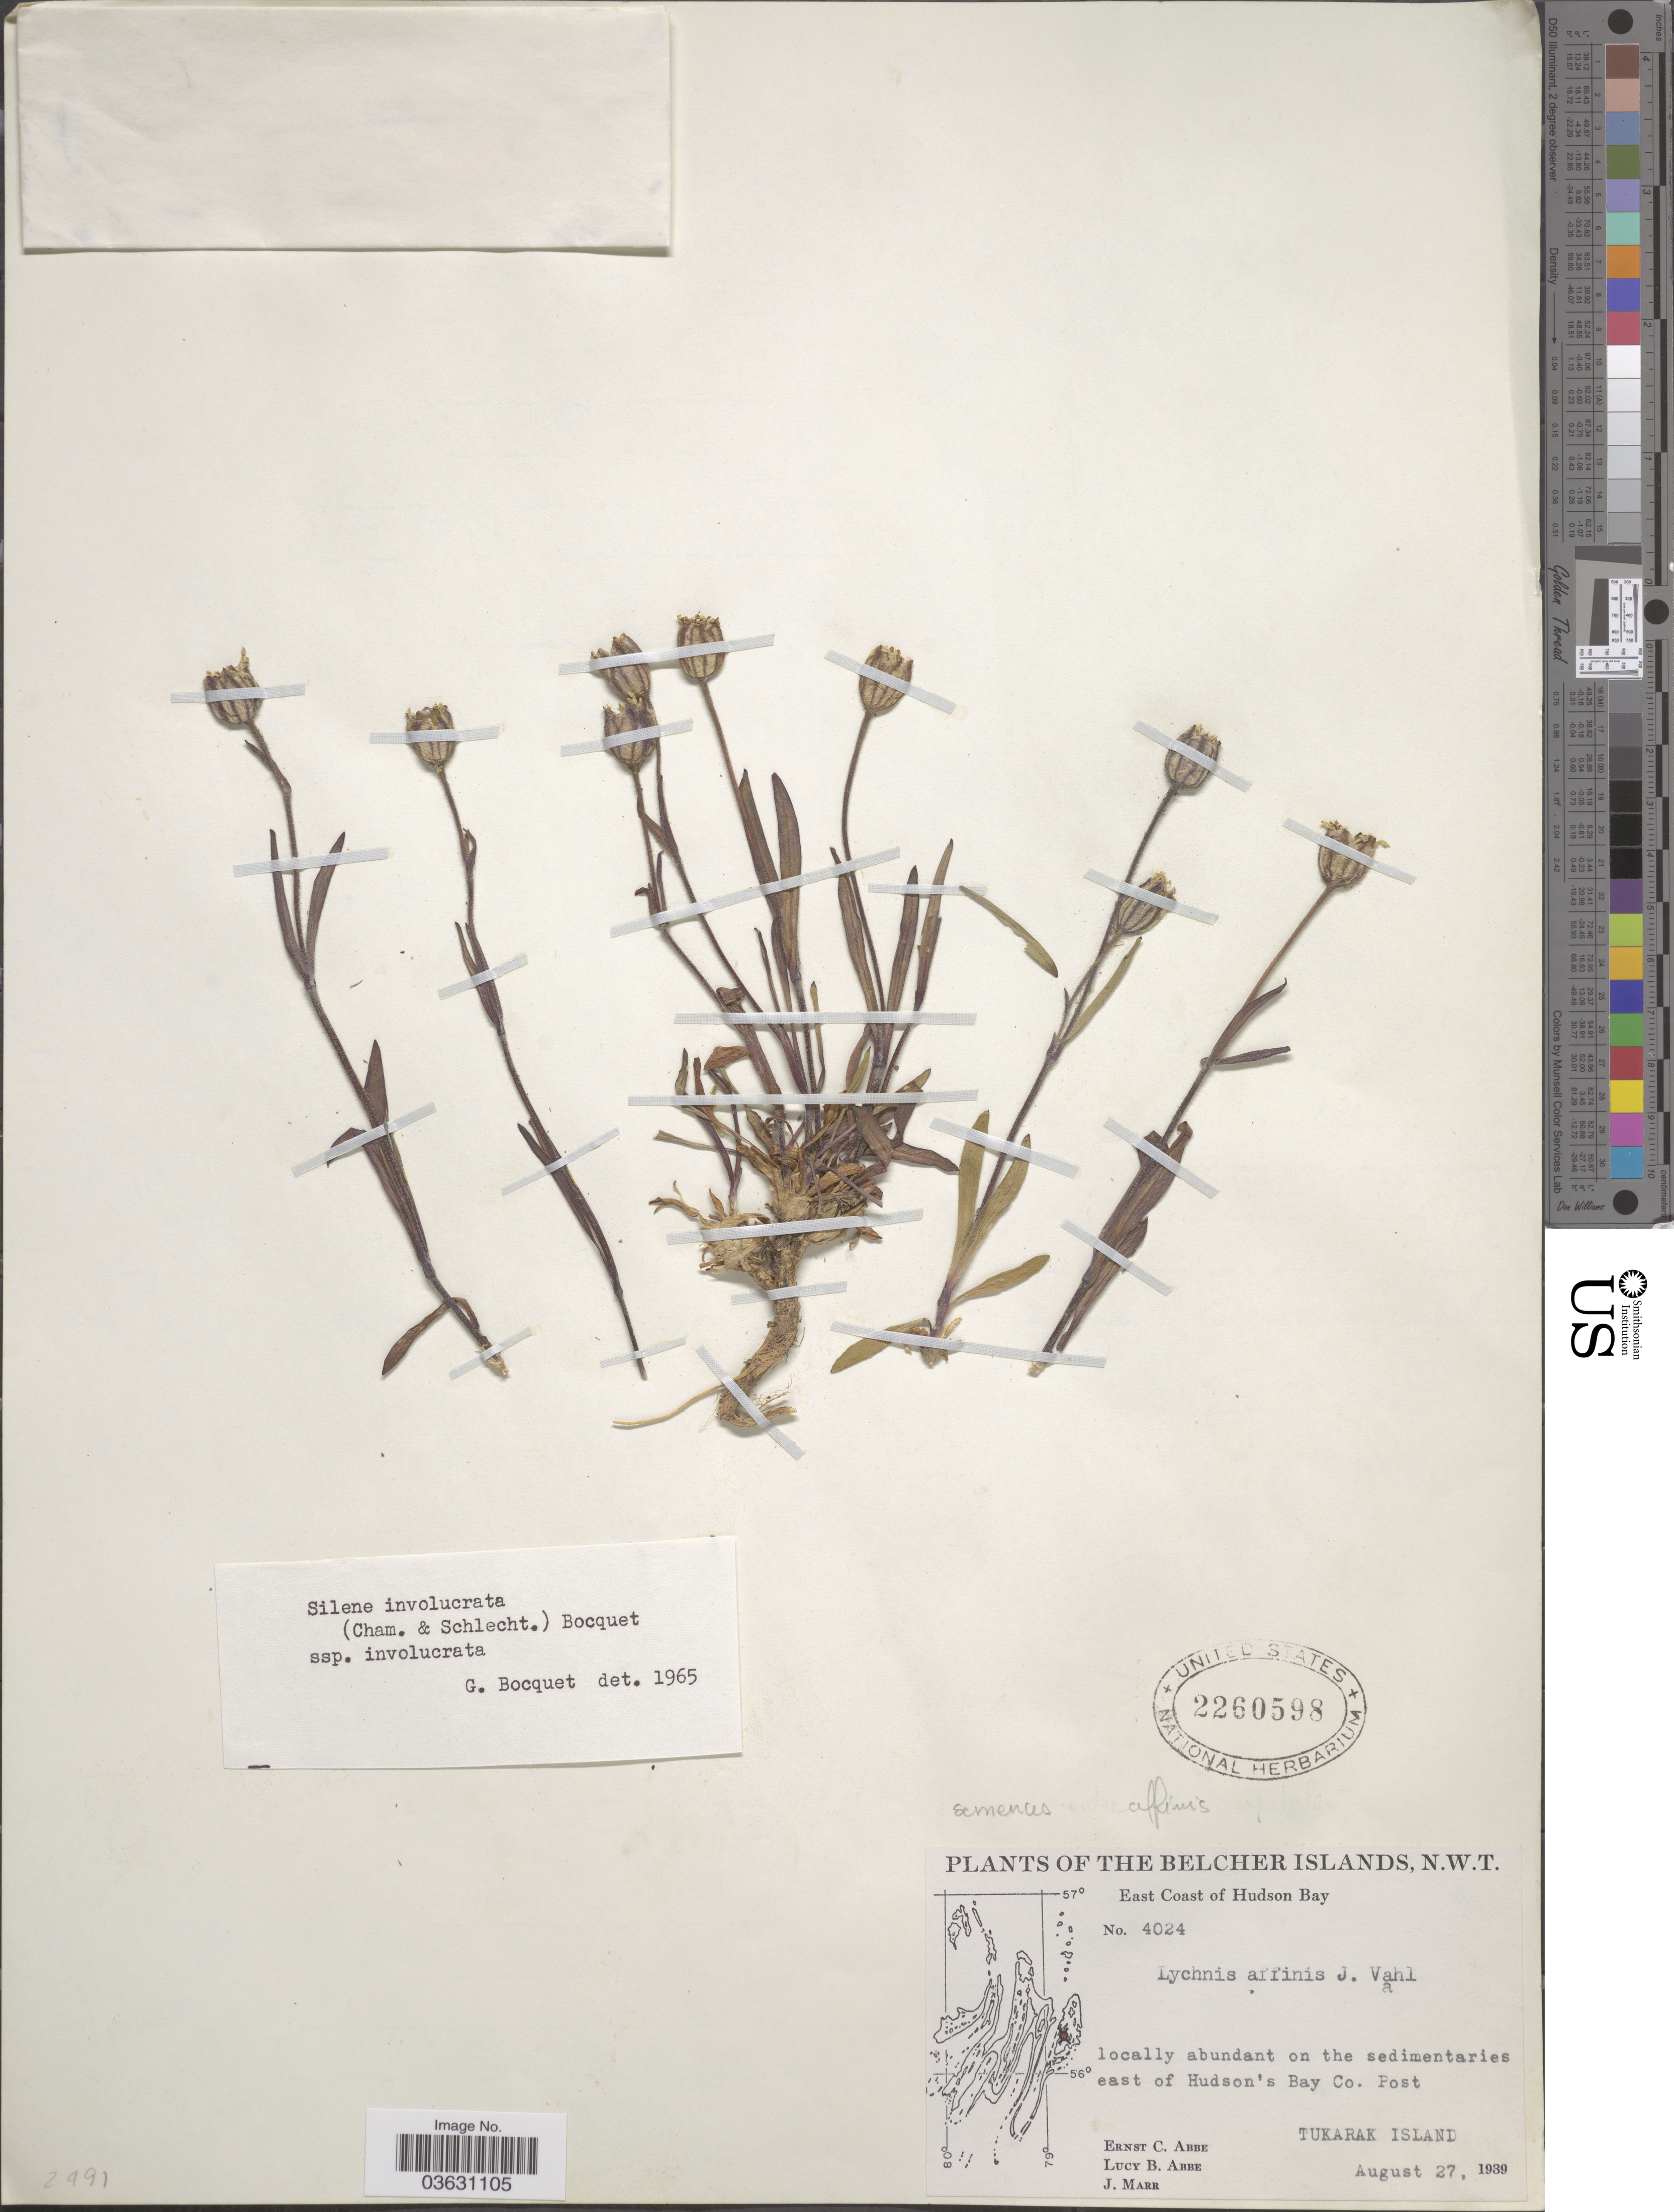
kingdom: Plantae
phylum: Tracheophyta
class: Magnoliopsida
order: Caryophyllales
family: Caryophyllaceae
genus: Silene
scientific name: Silene involucrata subsp. involucrata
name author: (Cham. & Schltdl.) Bocquet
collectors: E. C. Abbe, L. B. Abbe & J. Marr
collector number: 4024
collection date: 1939-08-27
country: Canada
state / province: Northwest Territories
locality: The Belcher Islands. East Coast of Hudson Bay. On the sedimentaries east of Hudson's Bay Co. Post. Tukarak Island.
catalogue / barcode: US 2260598